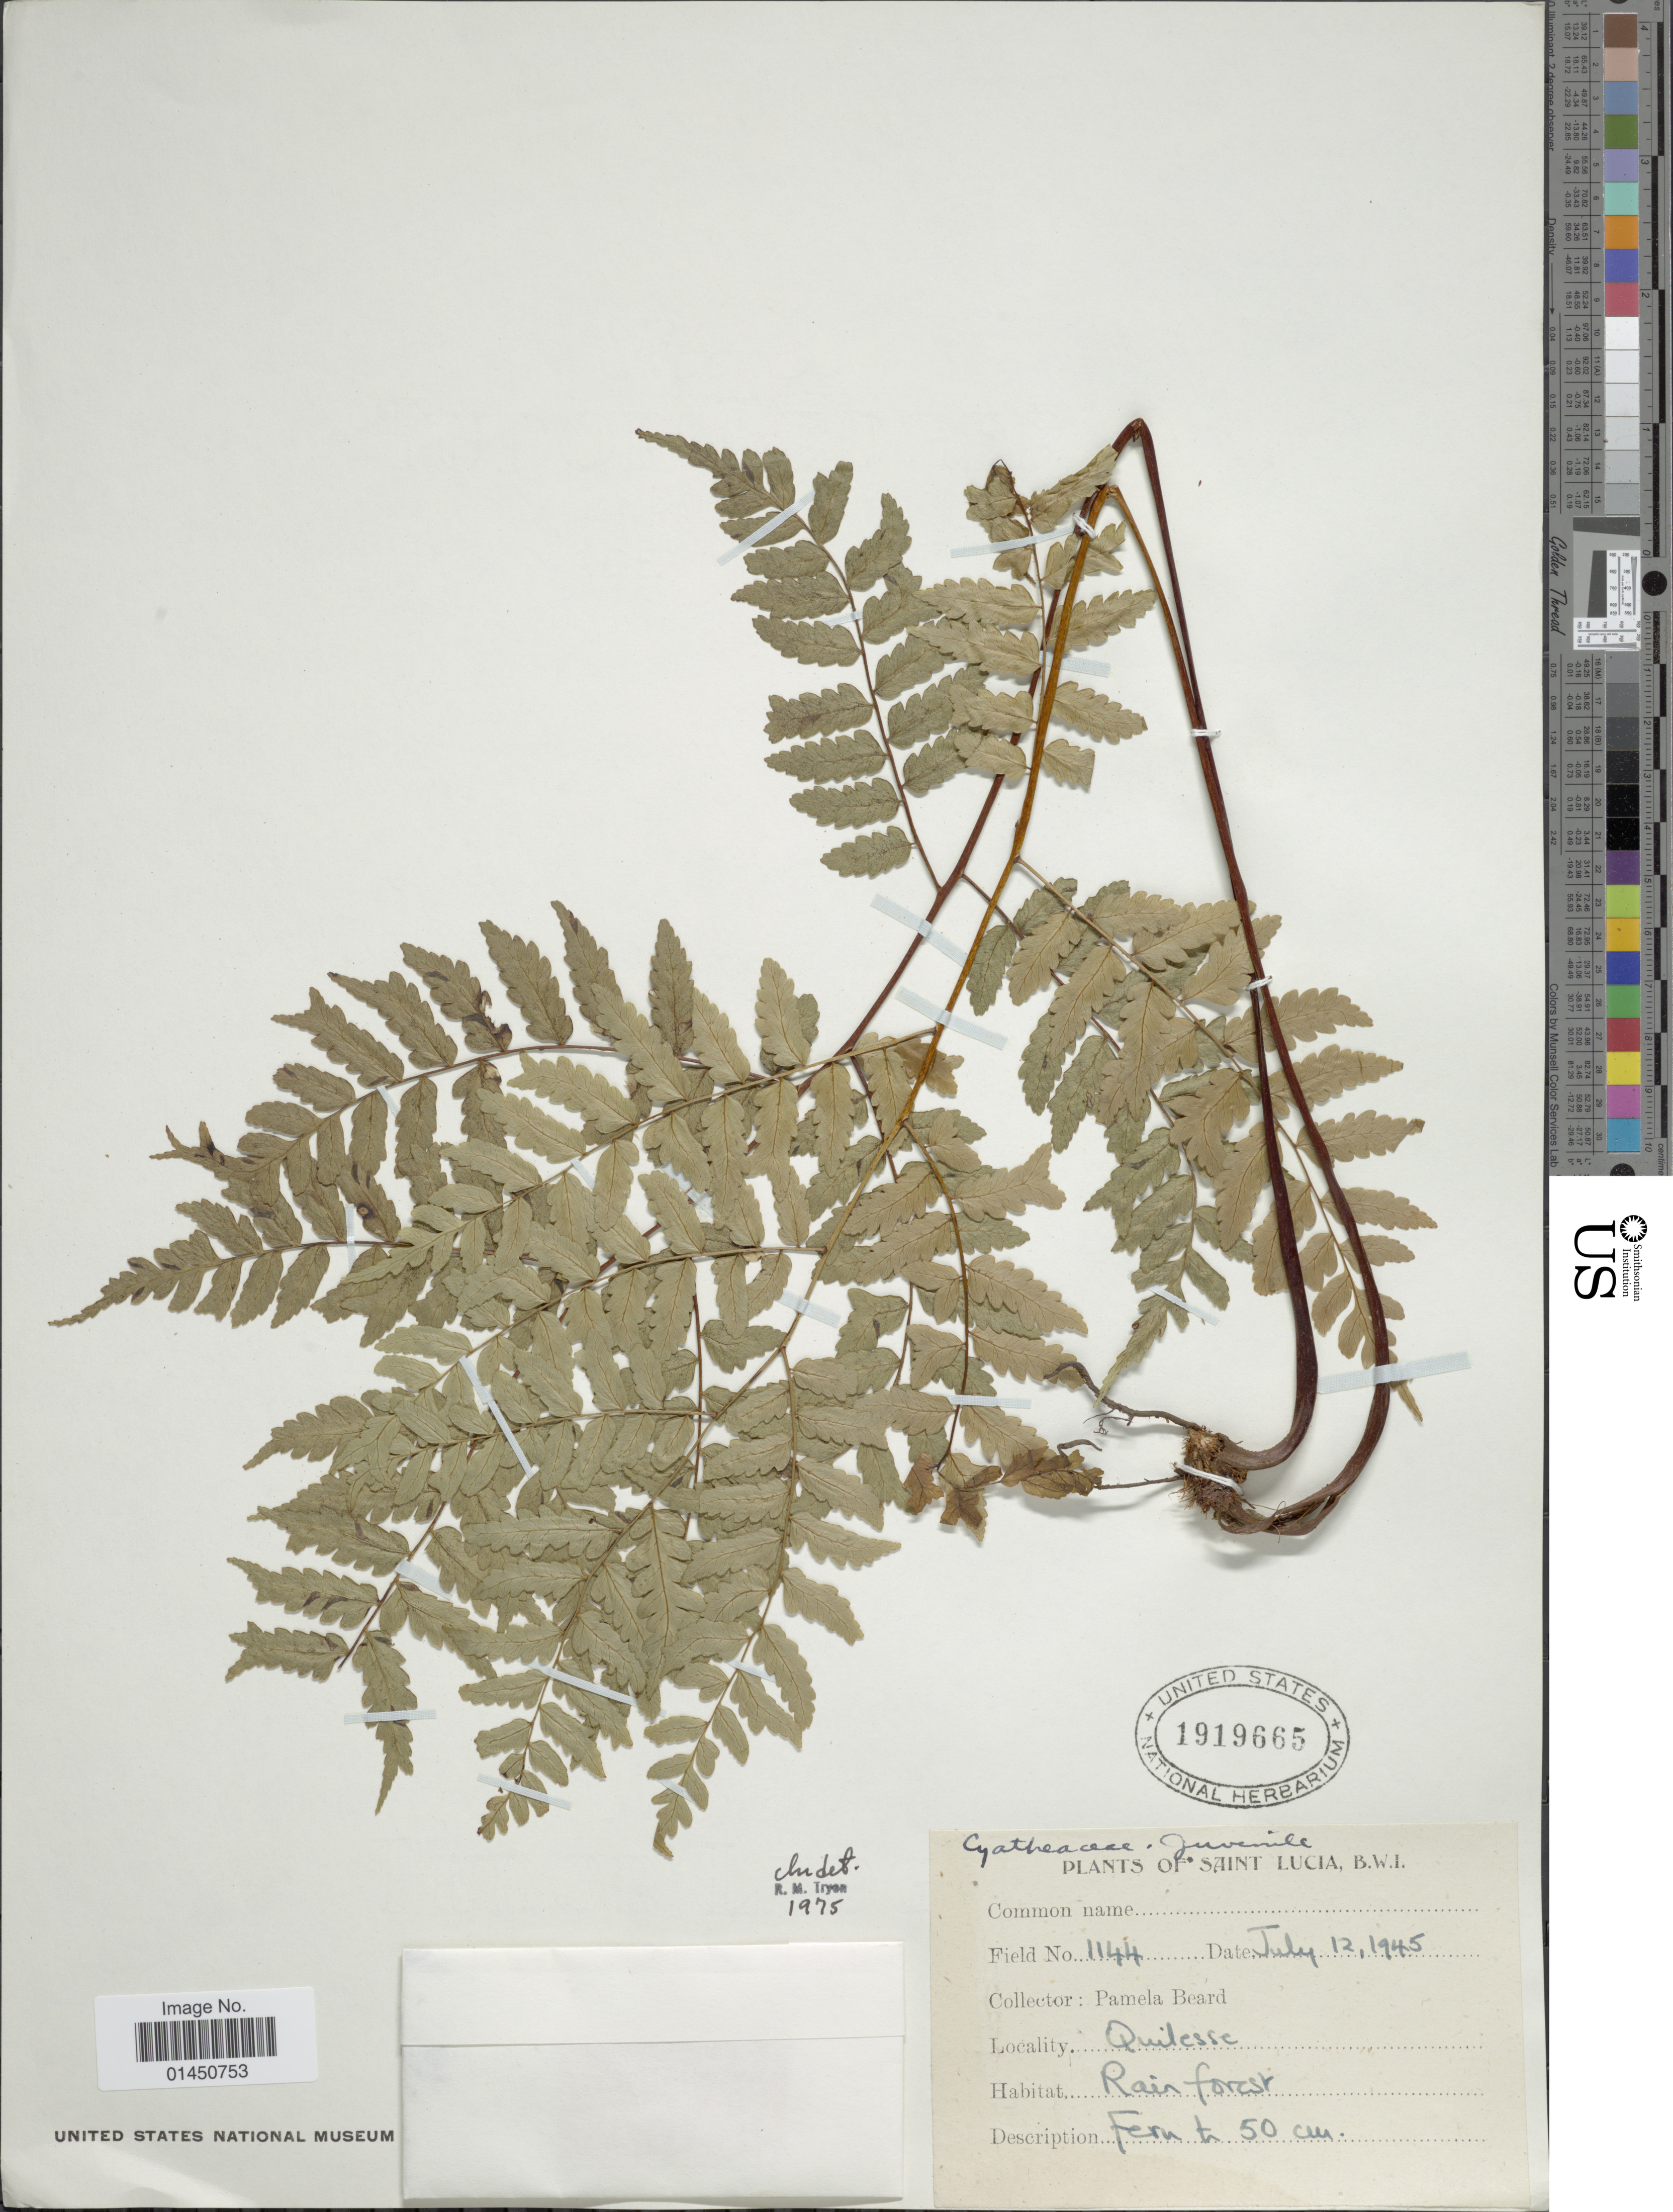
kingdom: Plantae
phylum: Tracheophyta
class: Polypodiopsida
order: Cyatheales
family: Cyatheaceae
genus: Cyathea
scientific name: Cyathea sp.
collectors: P. Beard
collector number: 1144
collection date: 1945-07-12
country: St. Lucia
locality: Quilesse.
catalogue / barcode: US 1919665